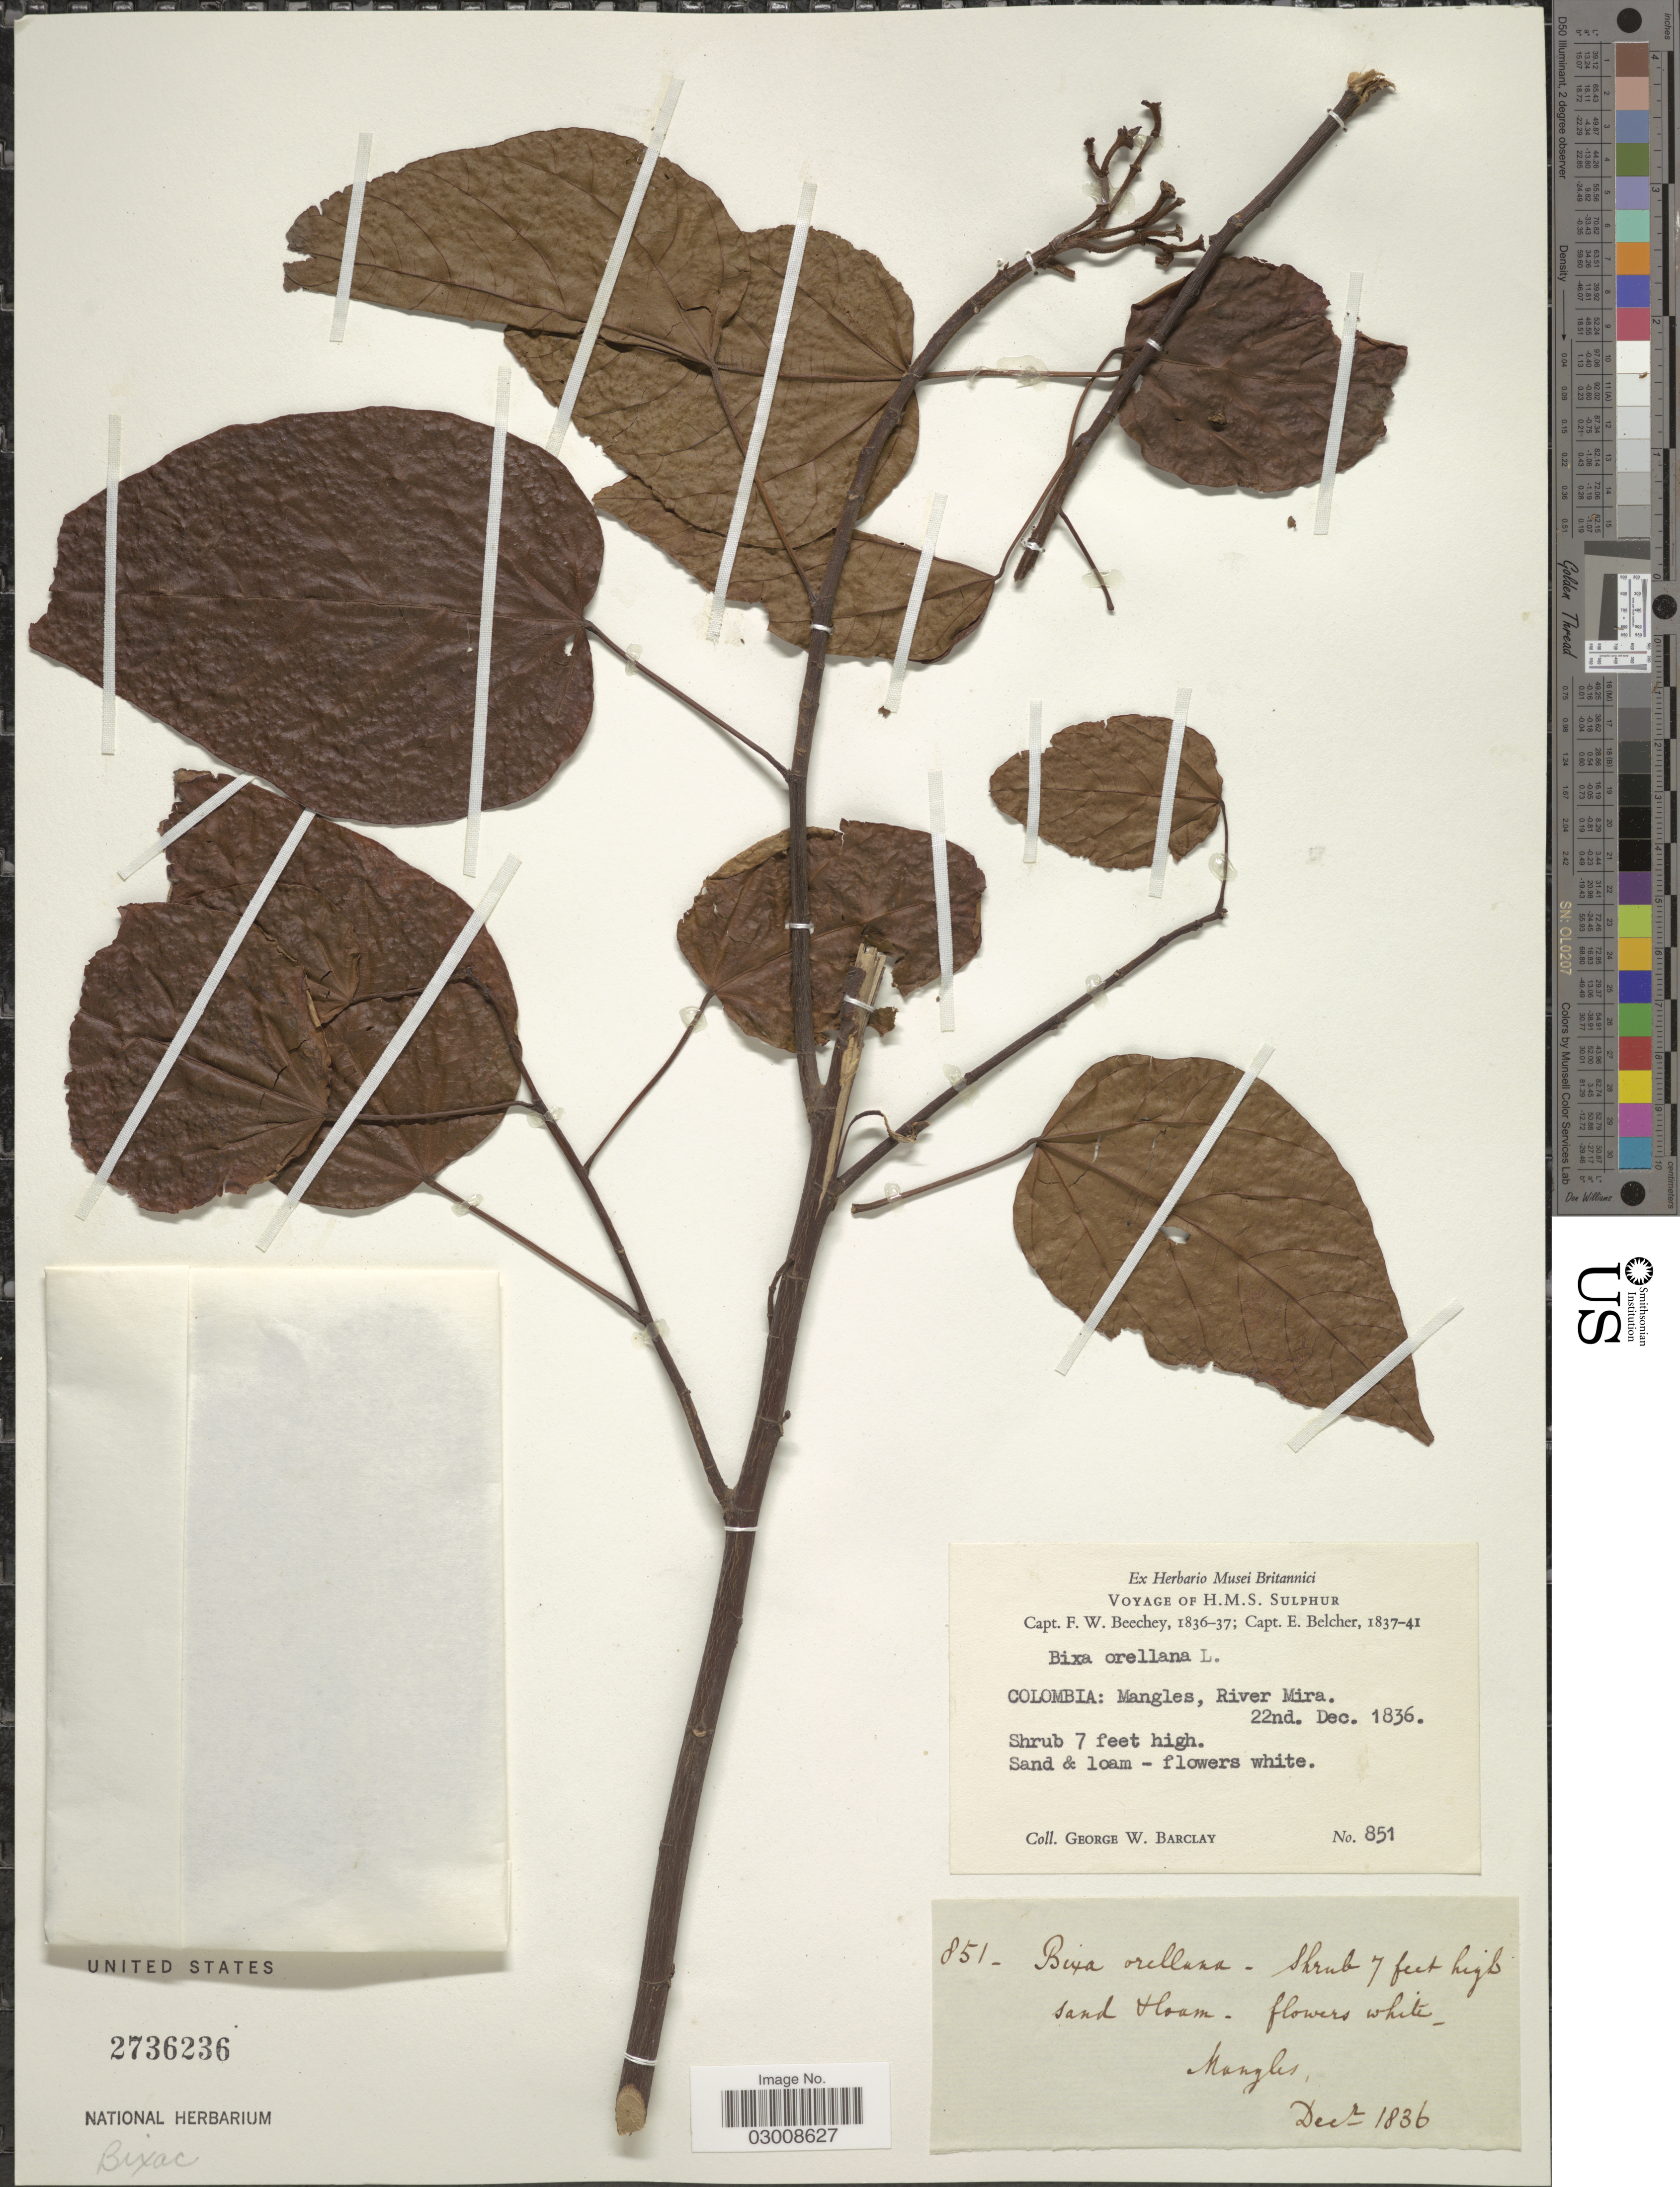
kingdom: Plantae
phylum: Tracheophyta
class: Magnoliopsida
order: Malvales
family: Bixaceae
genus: Bixa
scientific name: Bixa orellana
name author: L.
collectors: G. W. Barclay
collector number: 851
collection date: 1836-12-22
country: Colombia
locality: Mangles, River Mira.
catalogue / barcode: US 2736236